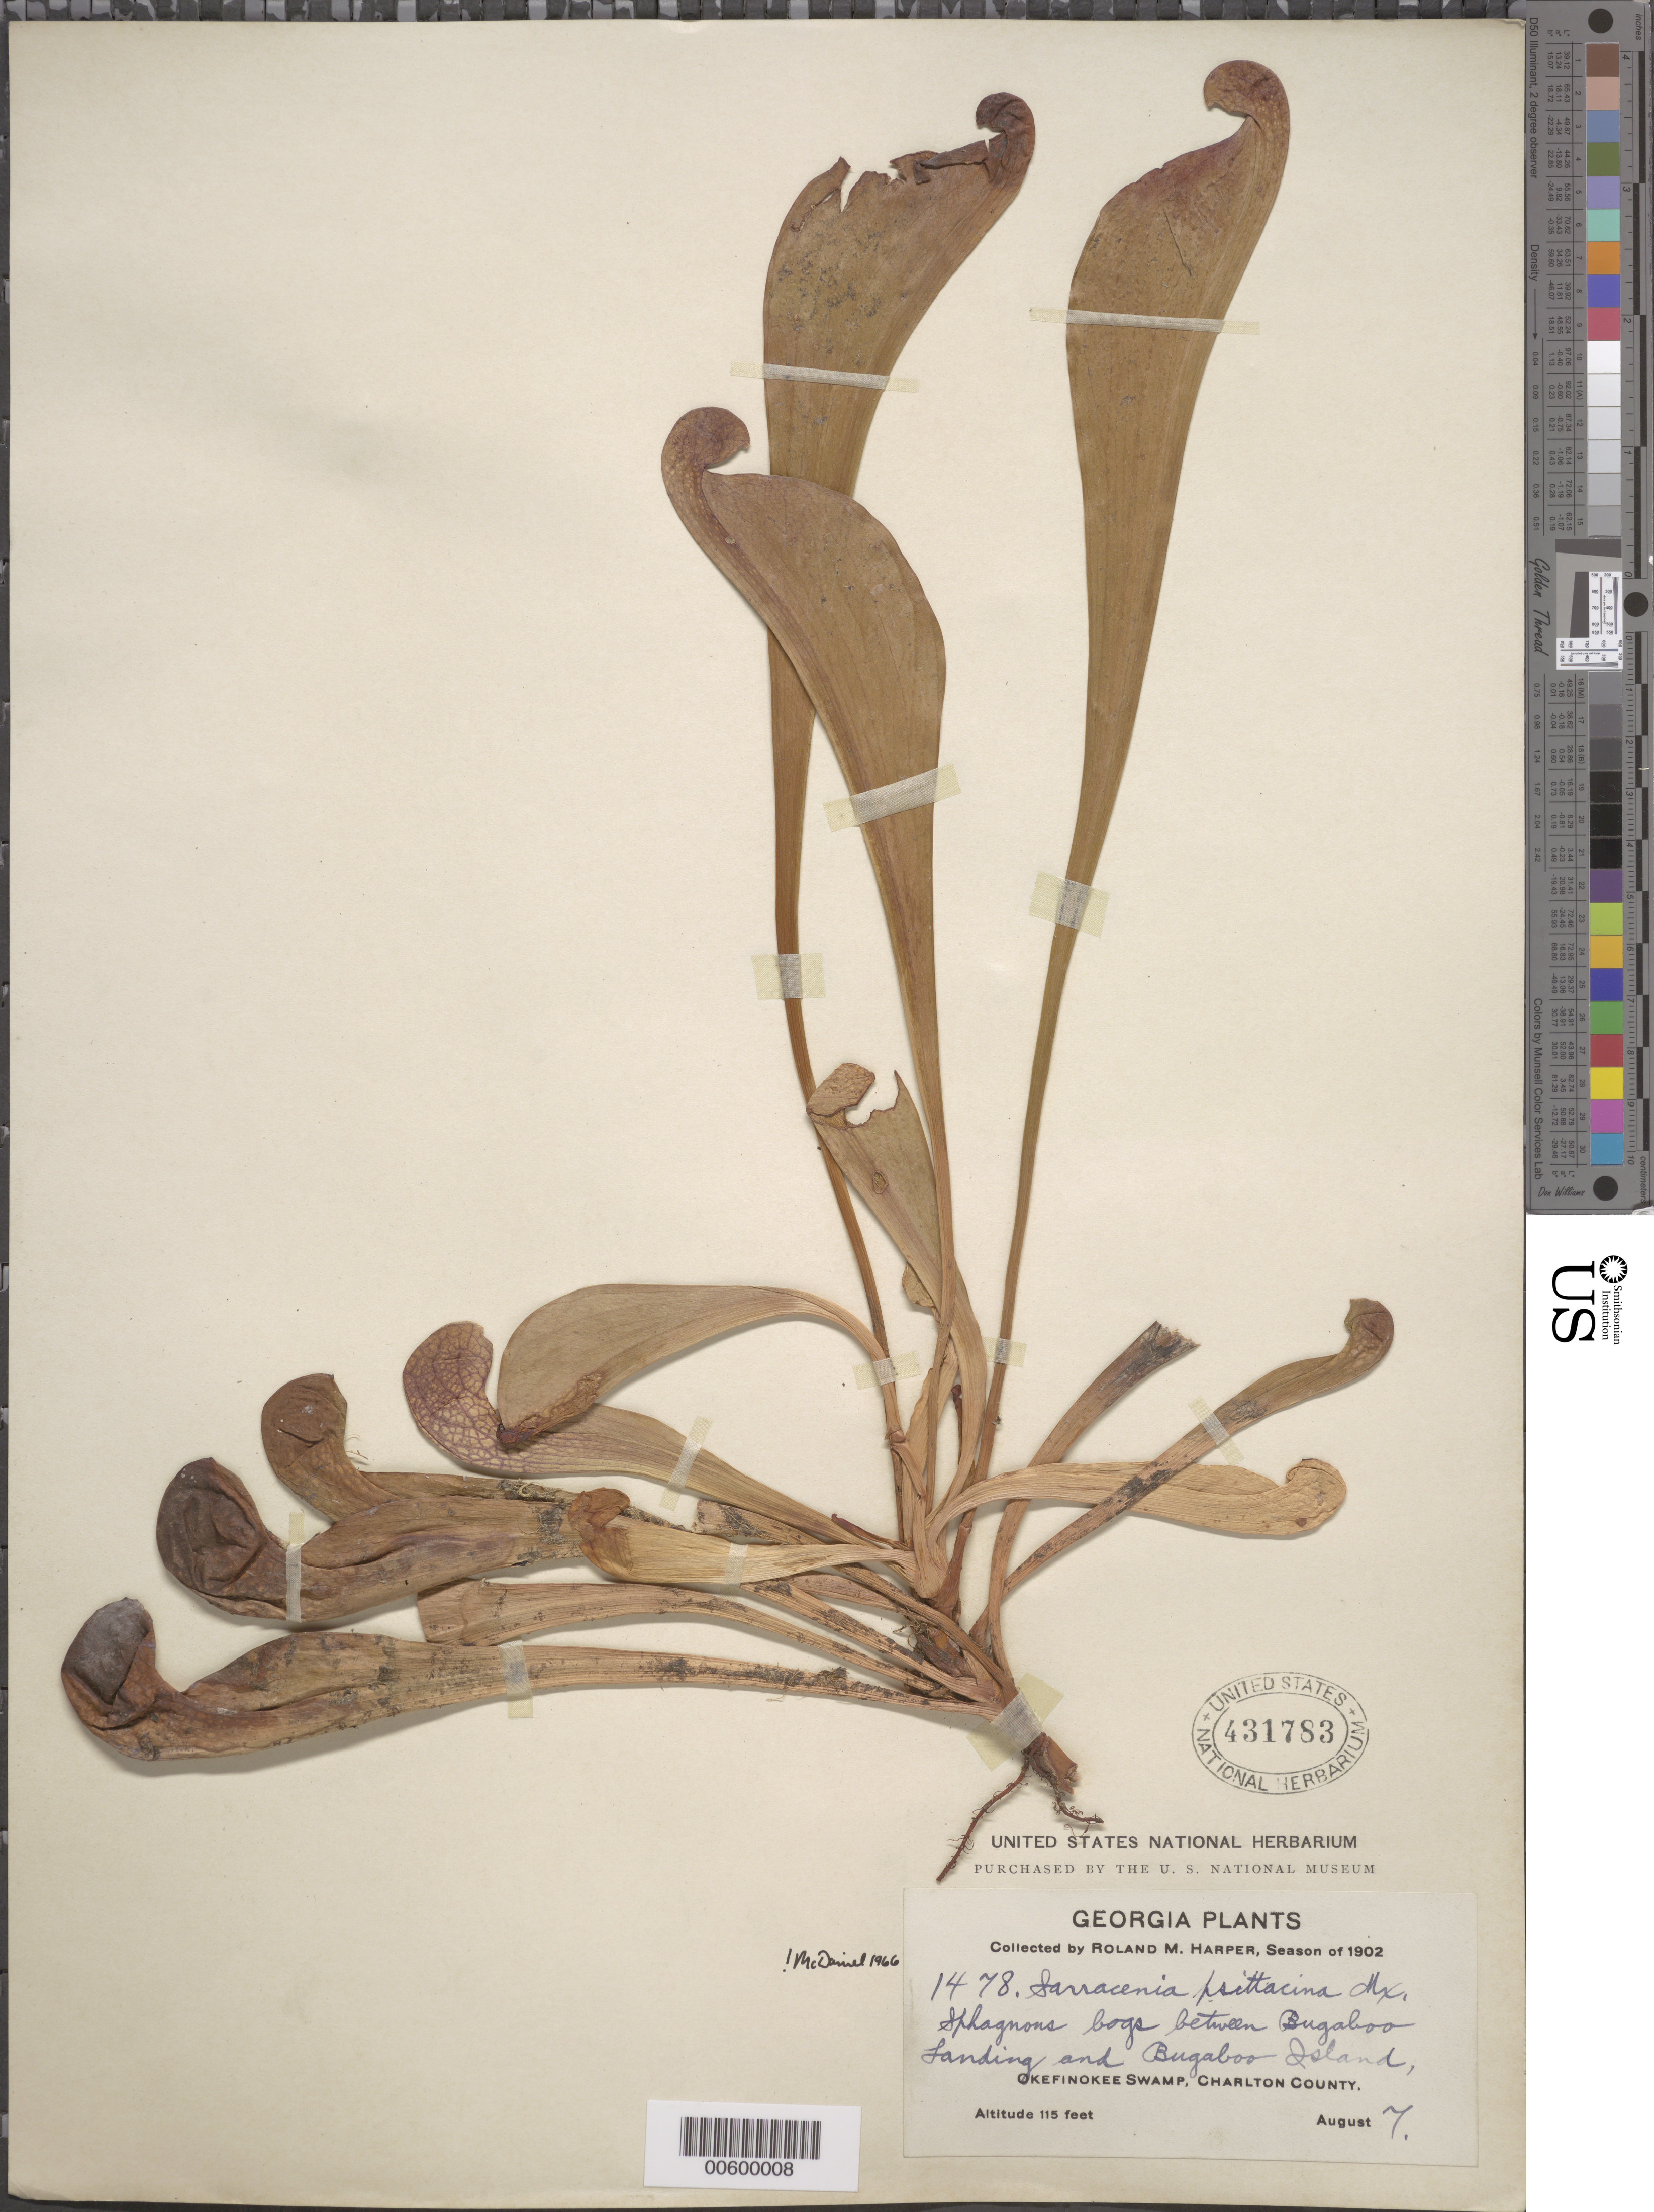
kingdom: Plantae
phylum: Tracheophyta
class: Magnoliopsida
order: Ericales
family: Sarraceniaceae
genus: Sarracenia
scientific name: Sarracenia psittacina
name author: Michx.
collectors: R. M. Harper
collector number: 1478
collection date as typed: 07 Aug 1902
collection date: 1902-08-07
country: United States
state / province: Georgia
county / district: Charlton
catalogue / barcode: US 431783